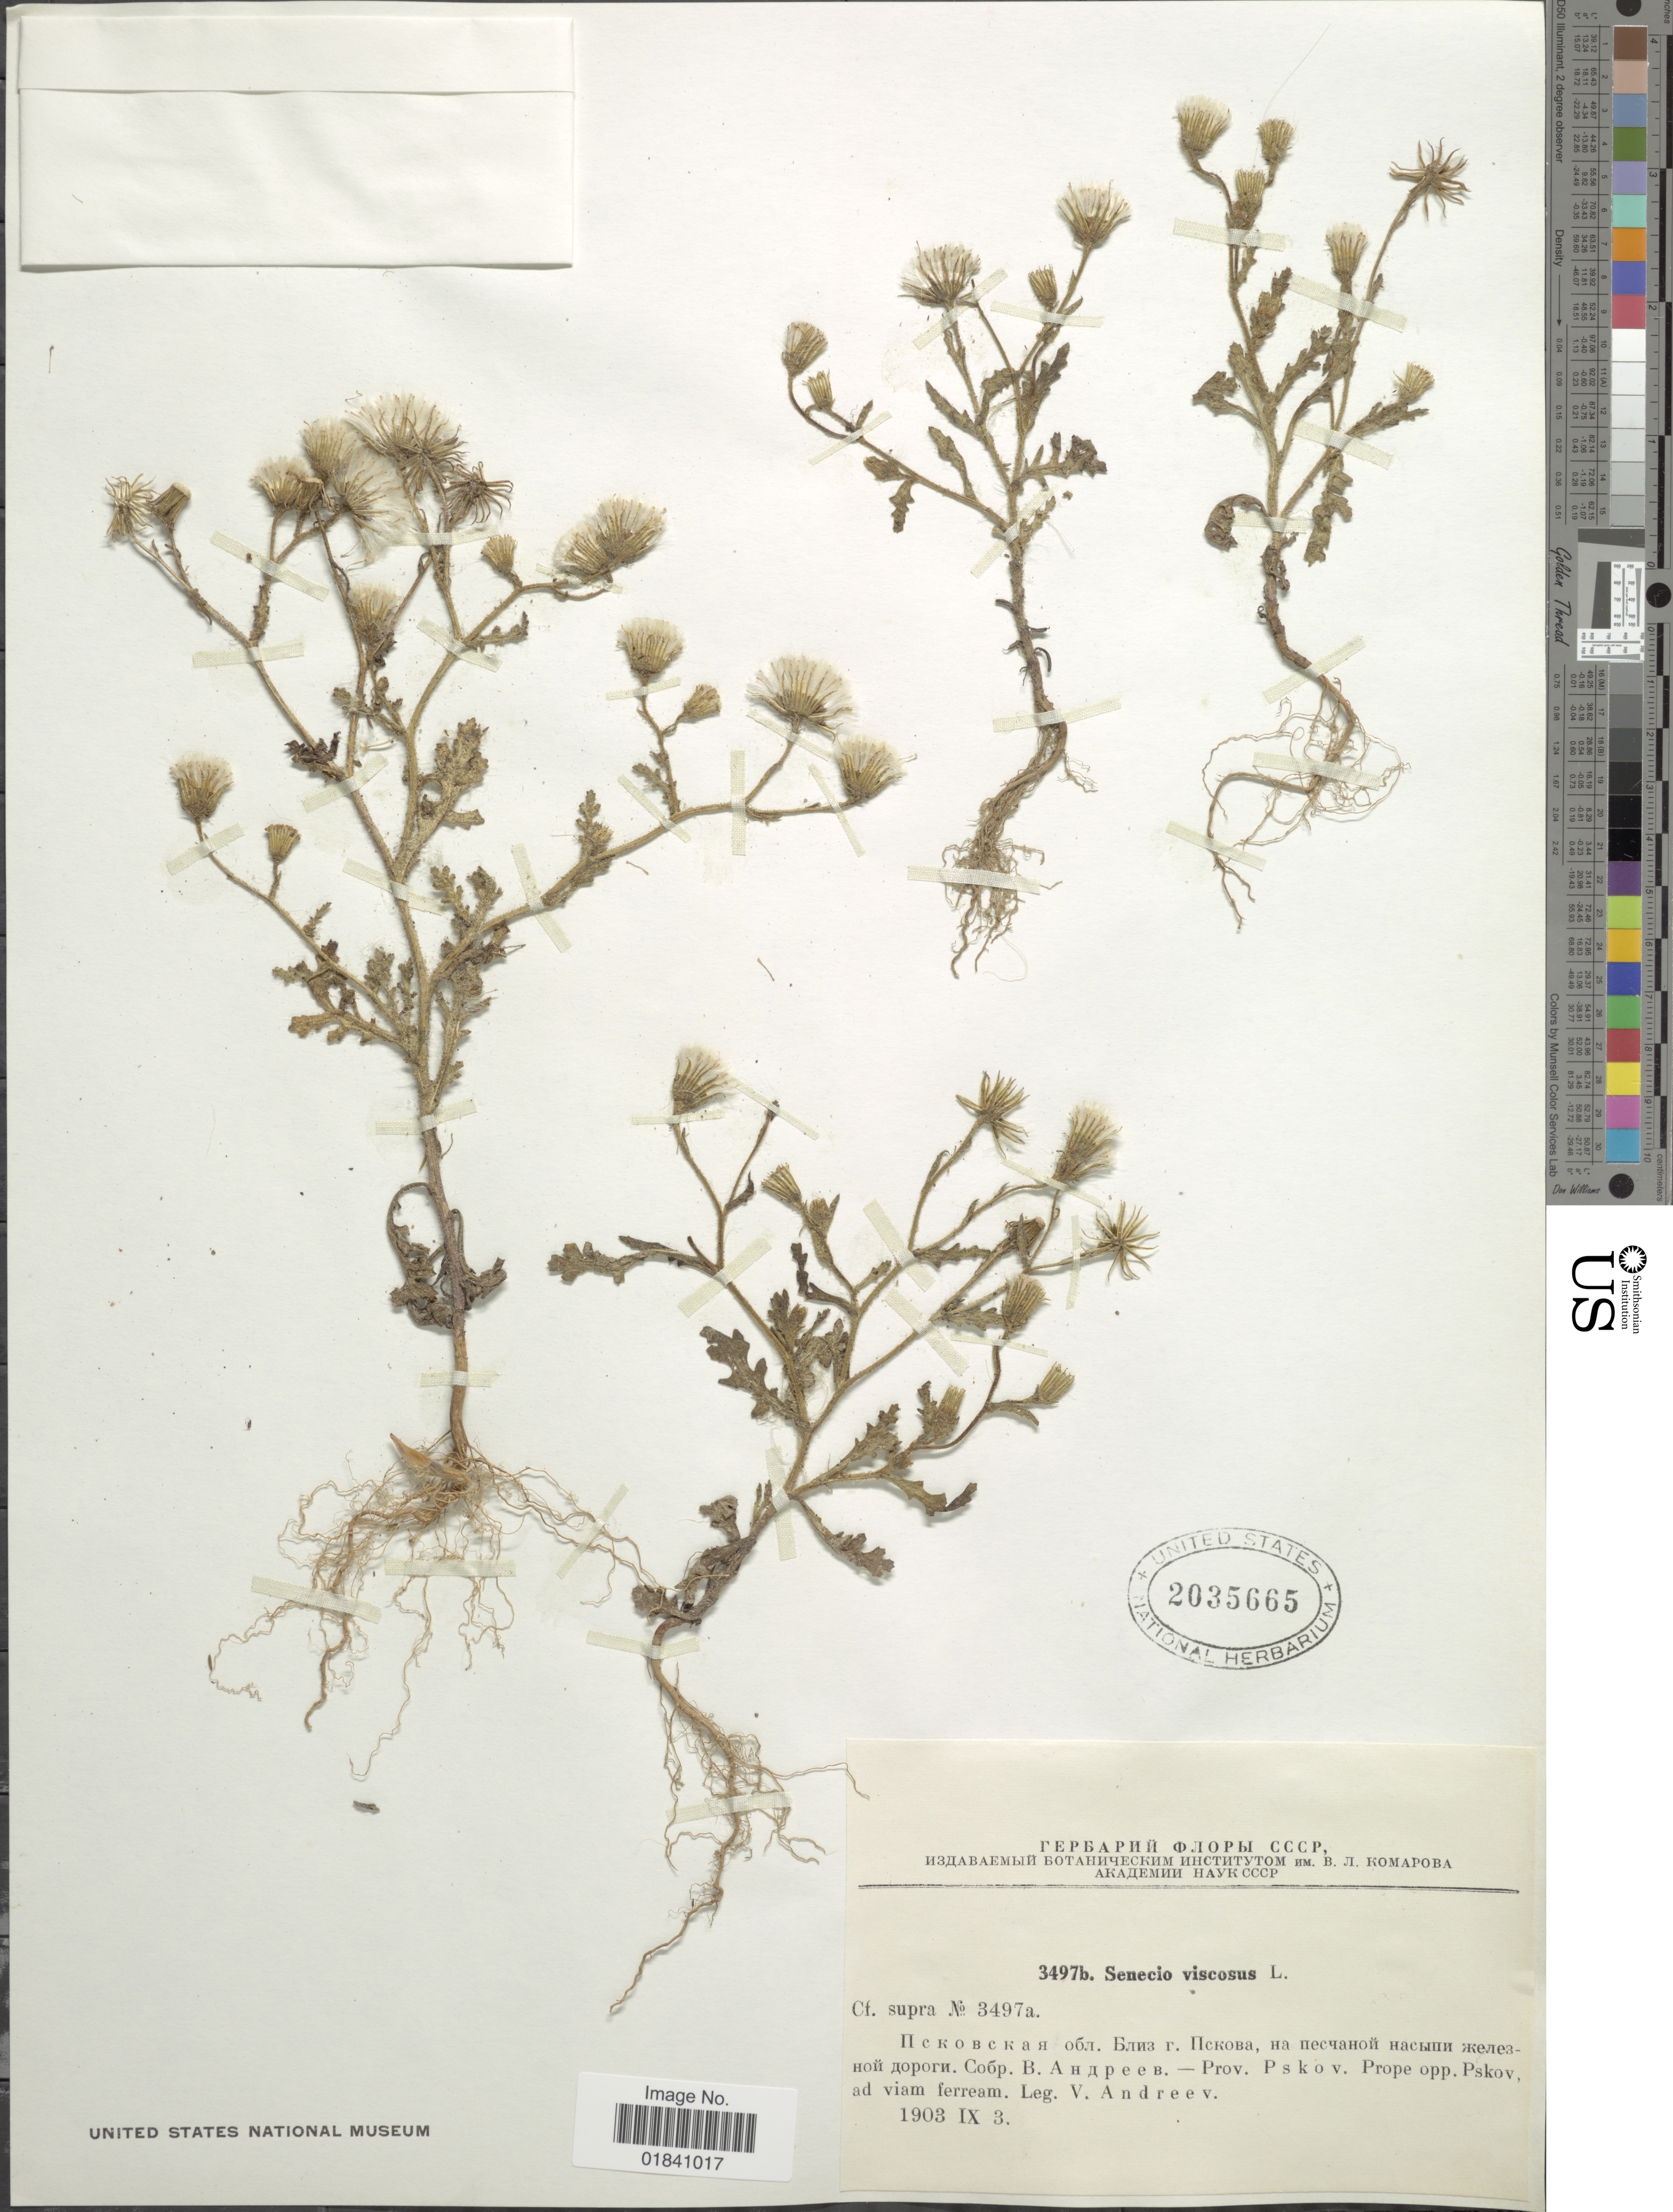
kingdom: Plantae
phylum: Tracheophyta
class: Magnoliopsida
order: Asterales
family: Asteraceae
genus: Senecio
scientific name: Senecio viscosus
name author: L.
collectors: V. Andreev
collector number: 3497b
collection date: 1903-09-03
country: Russian Federation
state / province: Pskov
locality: Prope opp. Pskov, ad viam ferream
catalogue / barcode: US 2035665